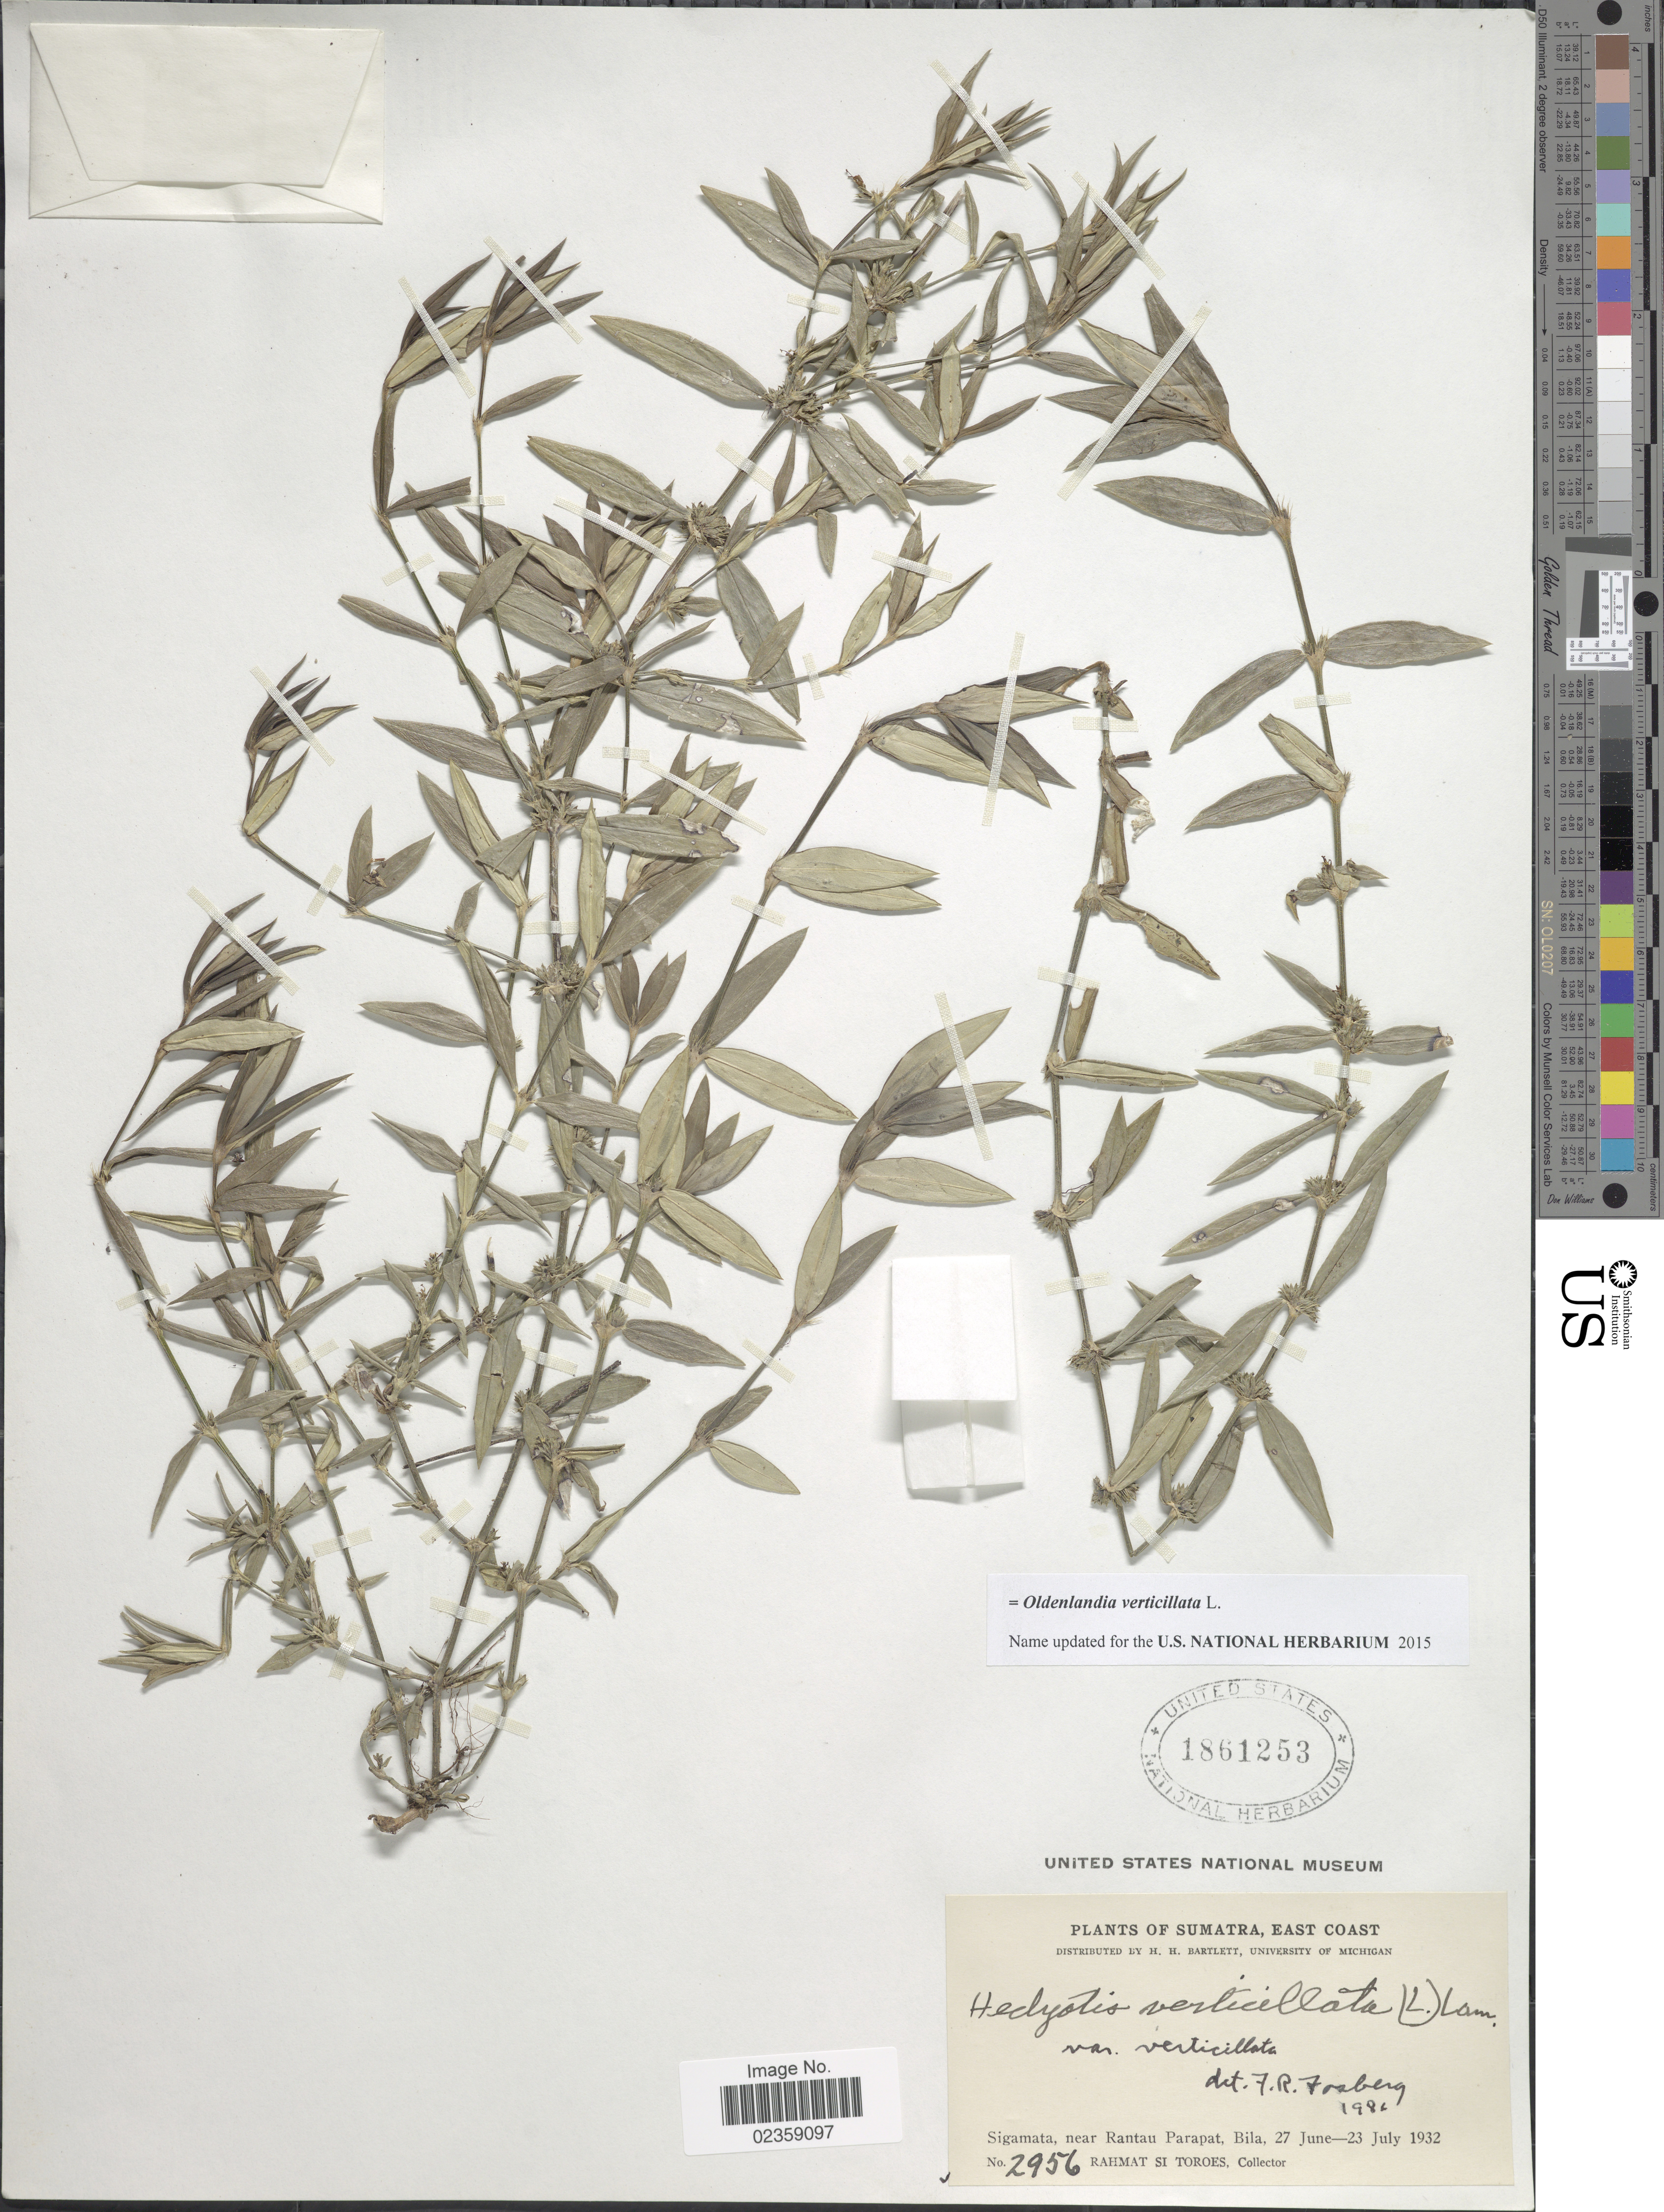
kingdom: Plantae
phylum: Tracheophyta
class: Magnoliopsida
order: Gentianales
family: Rubiaceae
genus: Oldenlandia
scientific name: Oldenlandia verticillata var. verticillata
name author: L.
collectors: Rahmat Si Boeea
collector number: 2956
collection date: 1932-06-27/1932-07-23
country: Indonesia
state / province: Sumatra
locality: Sumatra, East Coast. Sigamata, near Rantau Parapat, Bila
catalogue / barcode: US 1861253